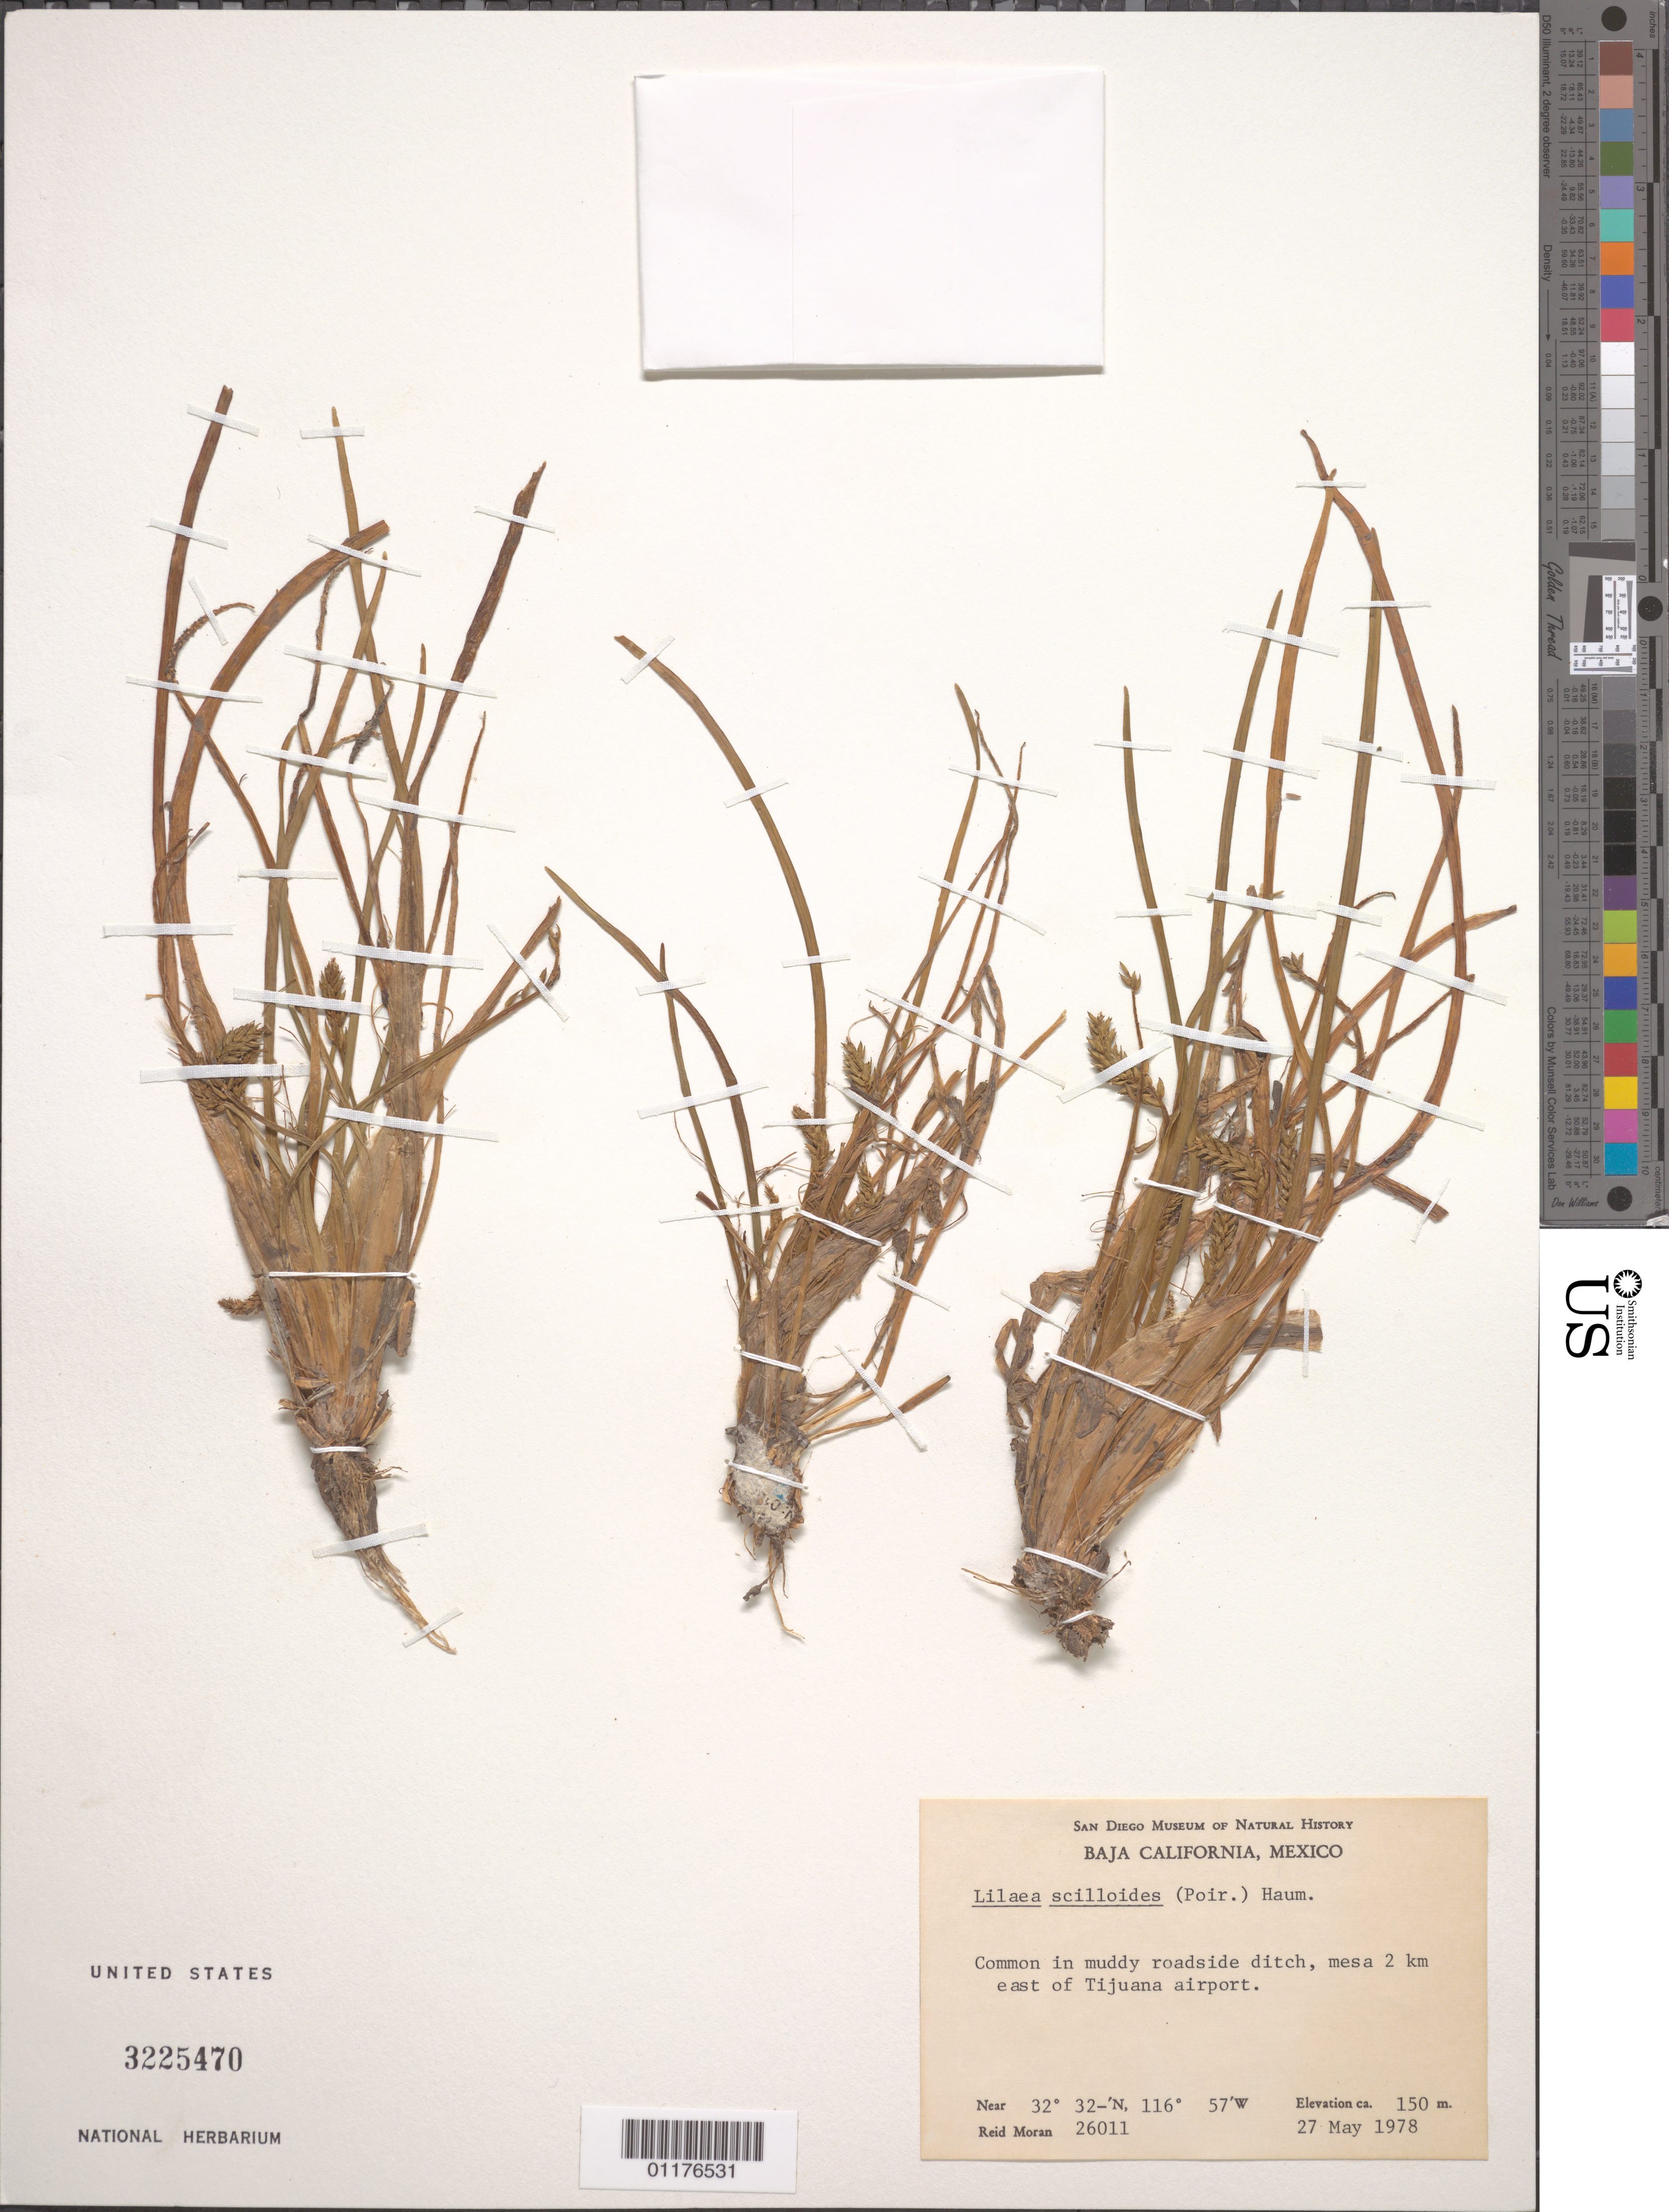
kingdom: Plantae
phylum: Tracheophyta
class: Liliopsida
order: Alismatales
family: Juncaginaceae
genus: Triglochin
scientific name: Triglochin scilloides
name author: (Poir.) Mering & Kadereit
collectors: R. V. Moran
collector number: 26011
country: Mexico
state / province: Baja California Norte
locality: E of the Tijuana airport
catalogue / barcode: US 3225470